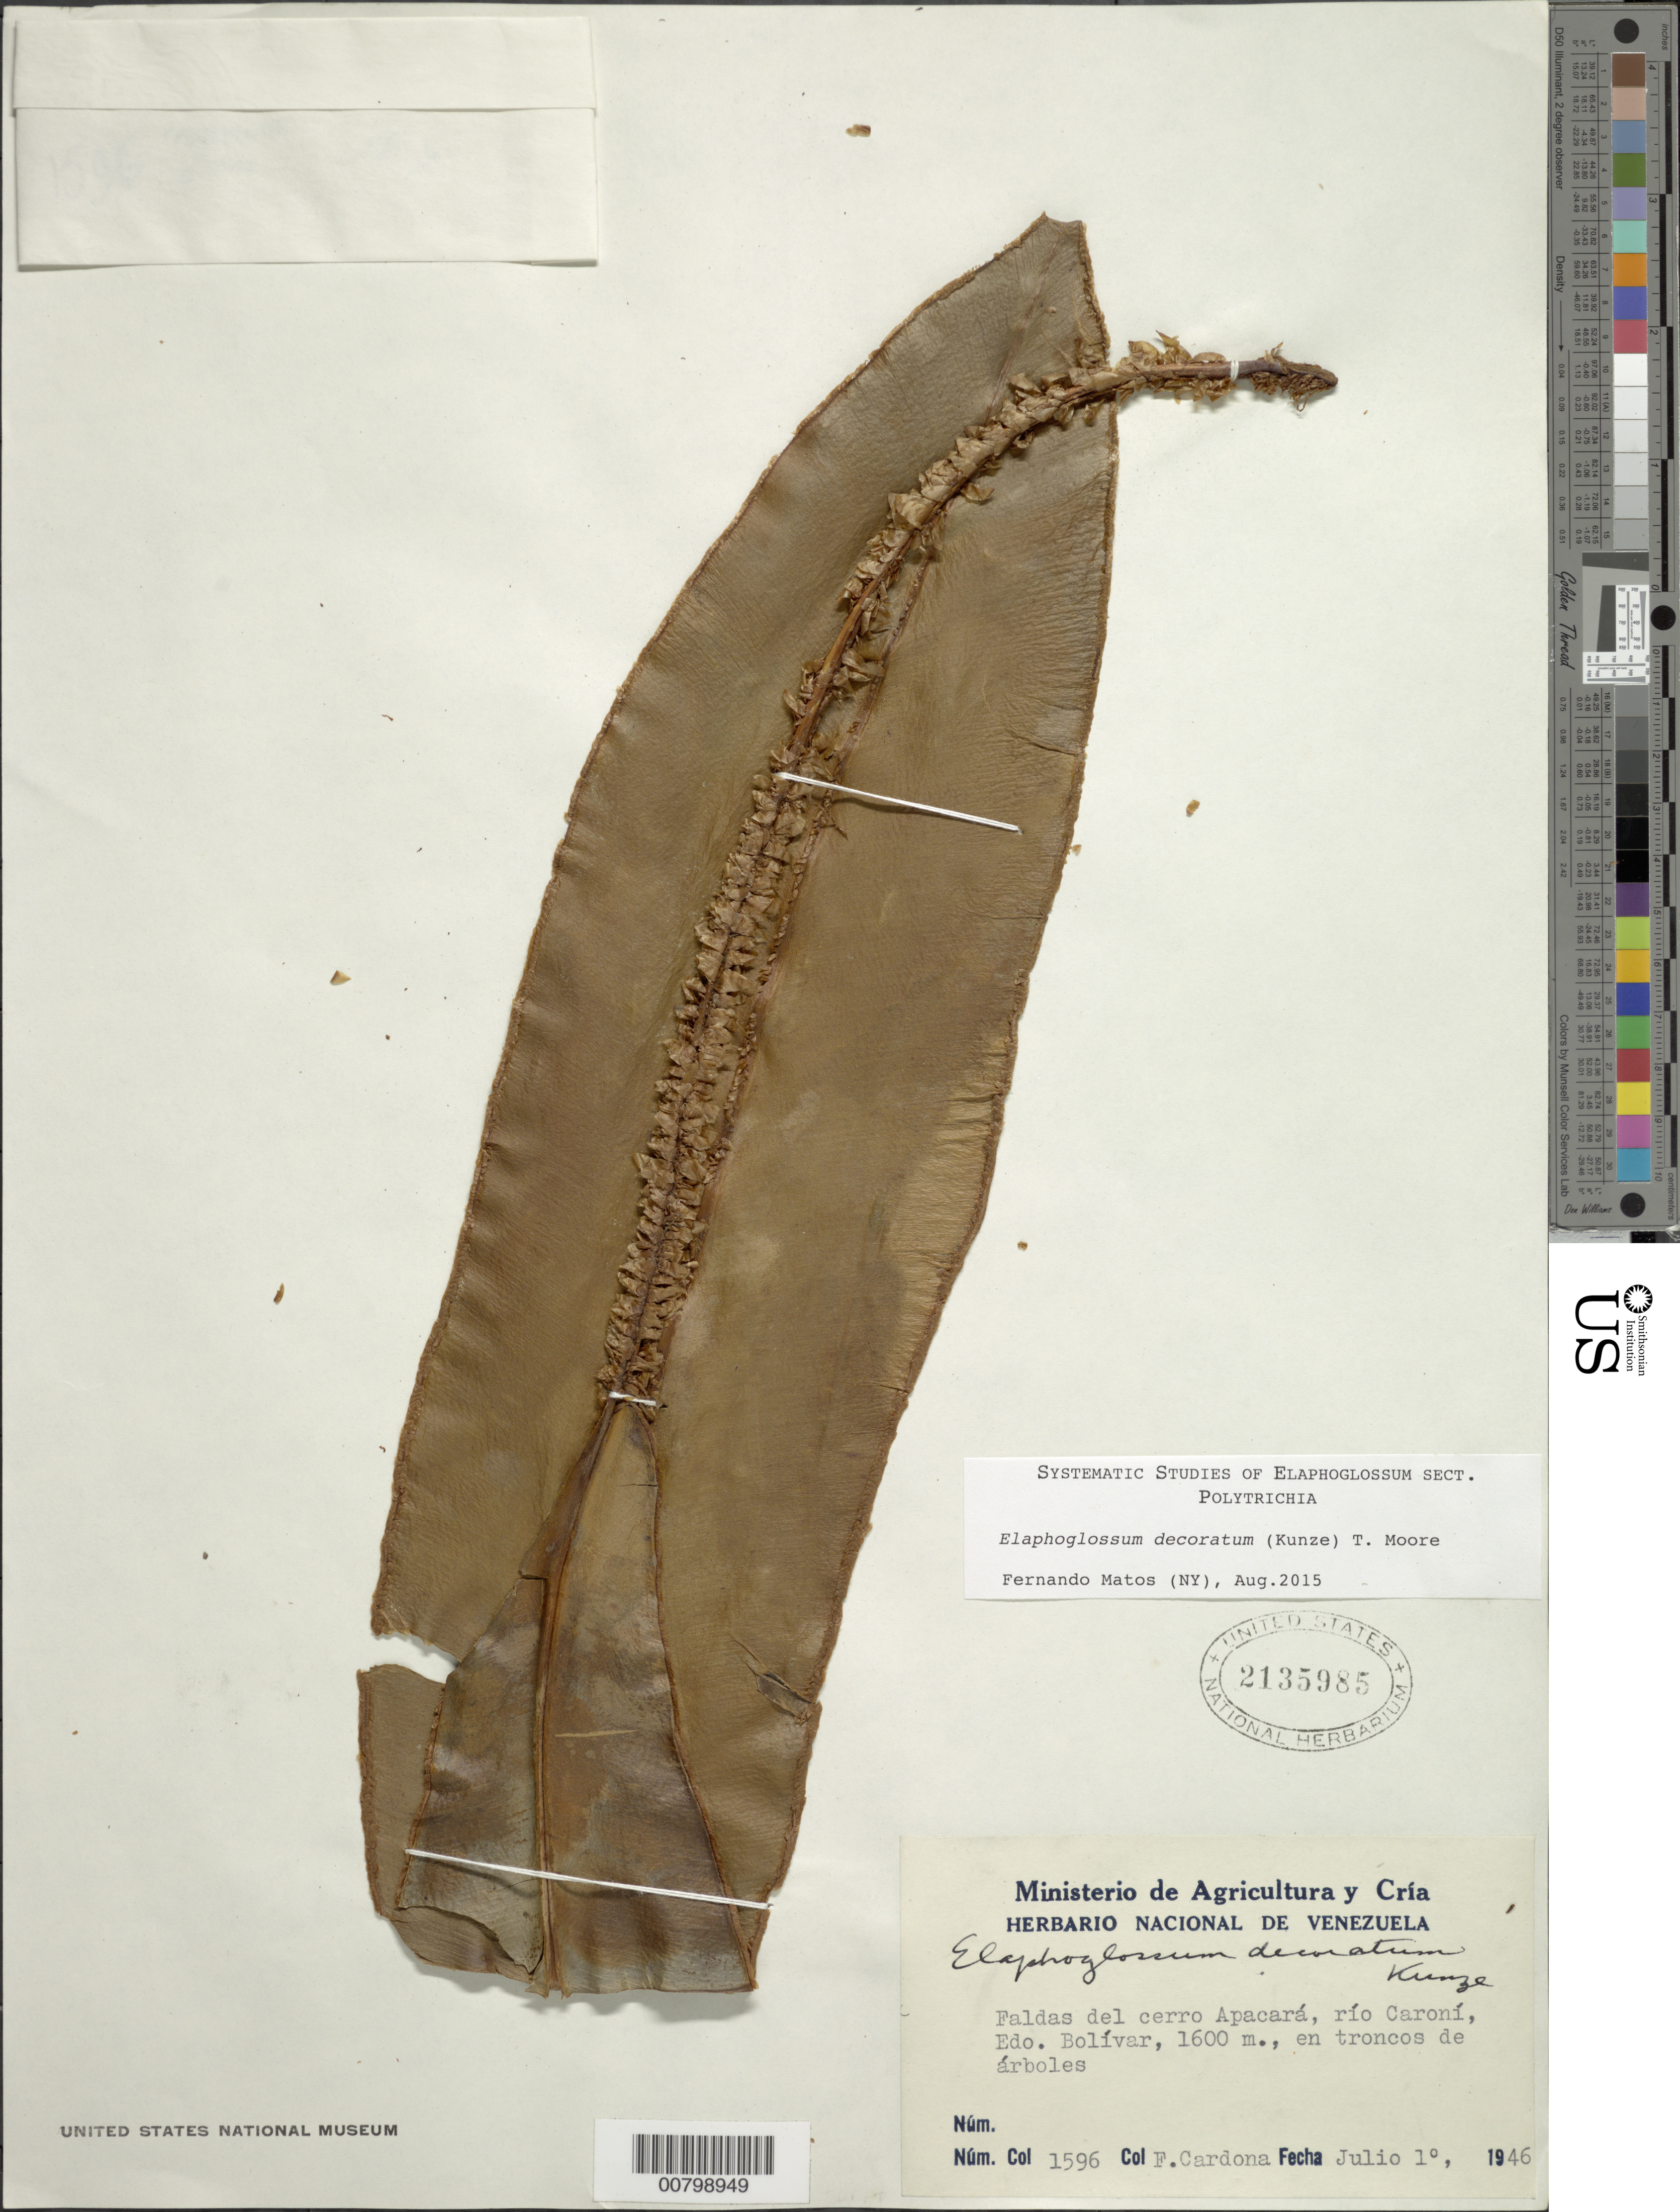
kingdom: Plantae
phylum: Tracheophyta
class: Polypodiopsida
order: Polypodiales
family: Dryopteridaceae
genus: Elaphoglossum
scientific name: Elaphoglossum decoratum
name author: (Kunze) T. Moore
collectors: F. Cardona Puig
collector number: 1596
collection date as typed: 1-Jul-46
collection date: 1946-07-01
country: Venezuela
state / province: Bolívar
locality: Río Caroní, Cerro Apacará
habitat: Faldas del cerro, en troncos de arboles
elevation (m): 1600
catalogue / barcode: US 2135985